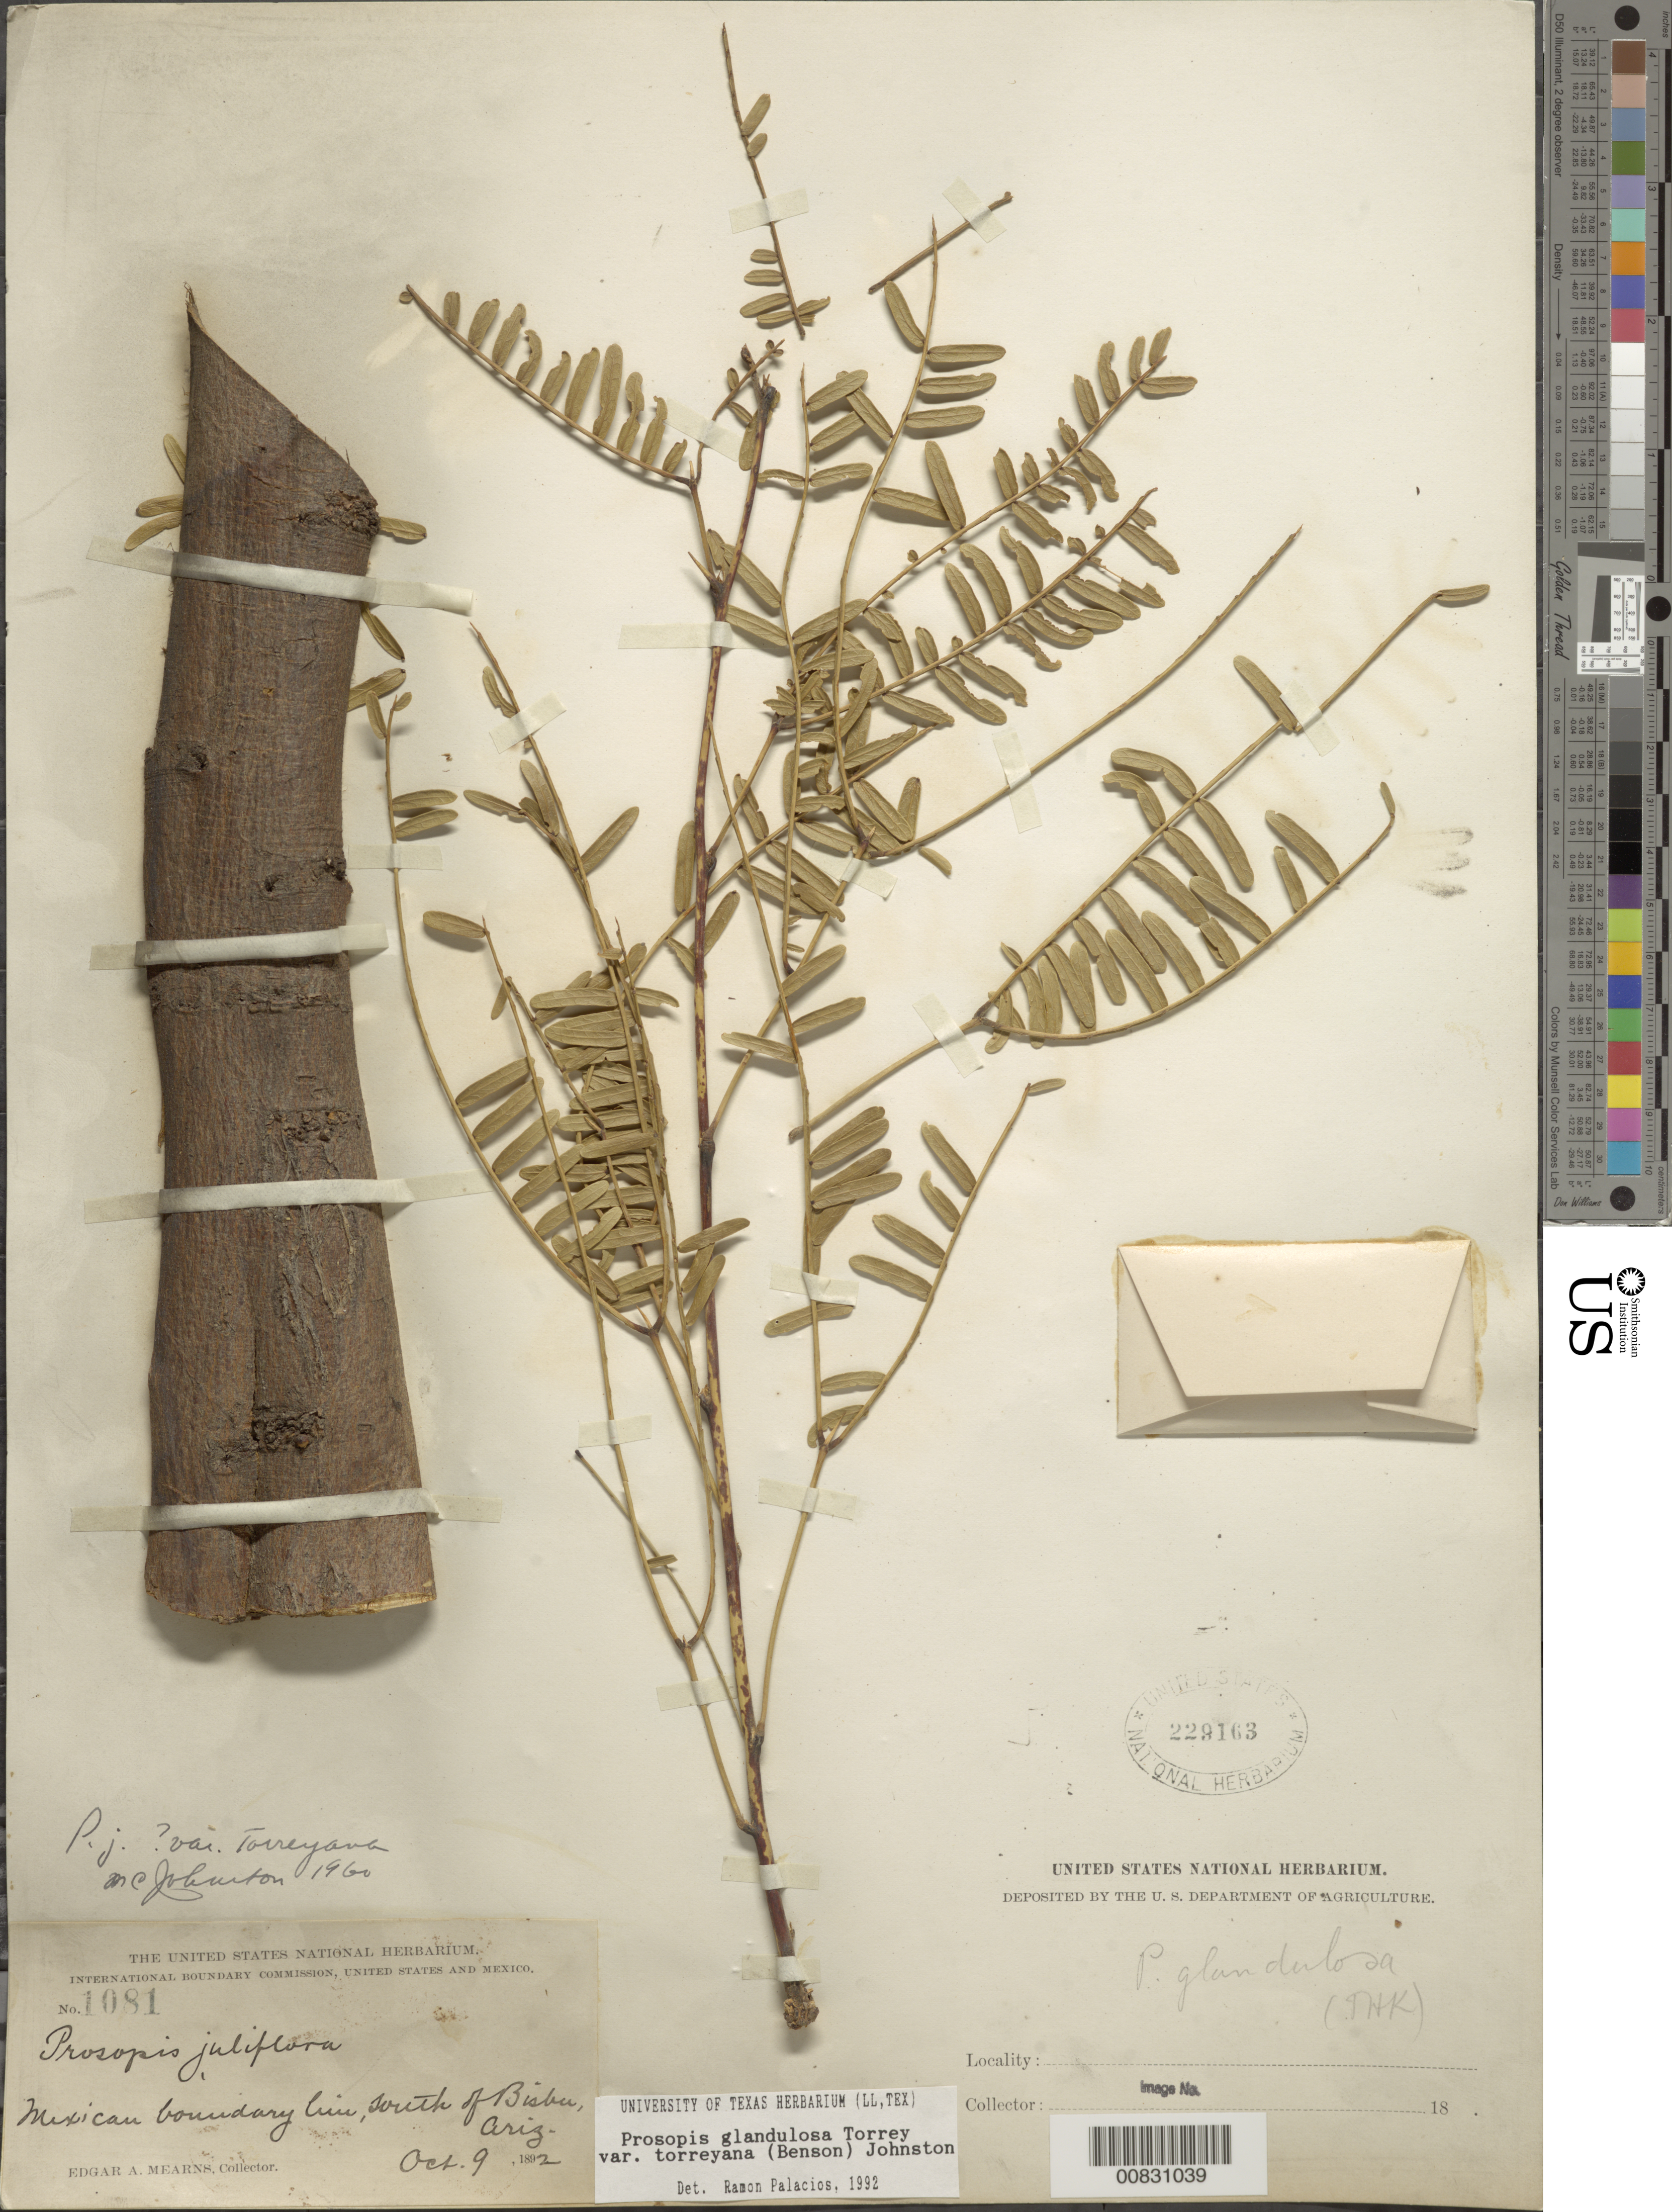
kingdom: Plantae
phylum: Tracheophyta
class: Magnoliopsida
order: Fabales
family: Fabaceae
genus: Neltuma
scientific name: Neltuma odorata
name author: (Torr. & Frém.) C. E. Hughes & G.P. Lewis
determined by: Strong, Mark T., (BOT), Smithsonian Institution - National Museum of Natural History (UNITED STATES)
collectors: E. A. Mearns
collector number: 1081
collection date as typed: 09 Oct 1892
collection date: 1892-10-09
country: United States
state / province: Arizona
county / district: Cochise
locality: Mexican Boundary Line, S of Bisbee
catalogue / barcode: US 229163